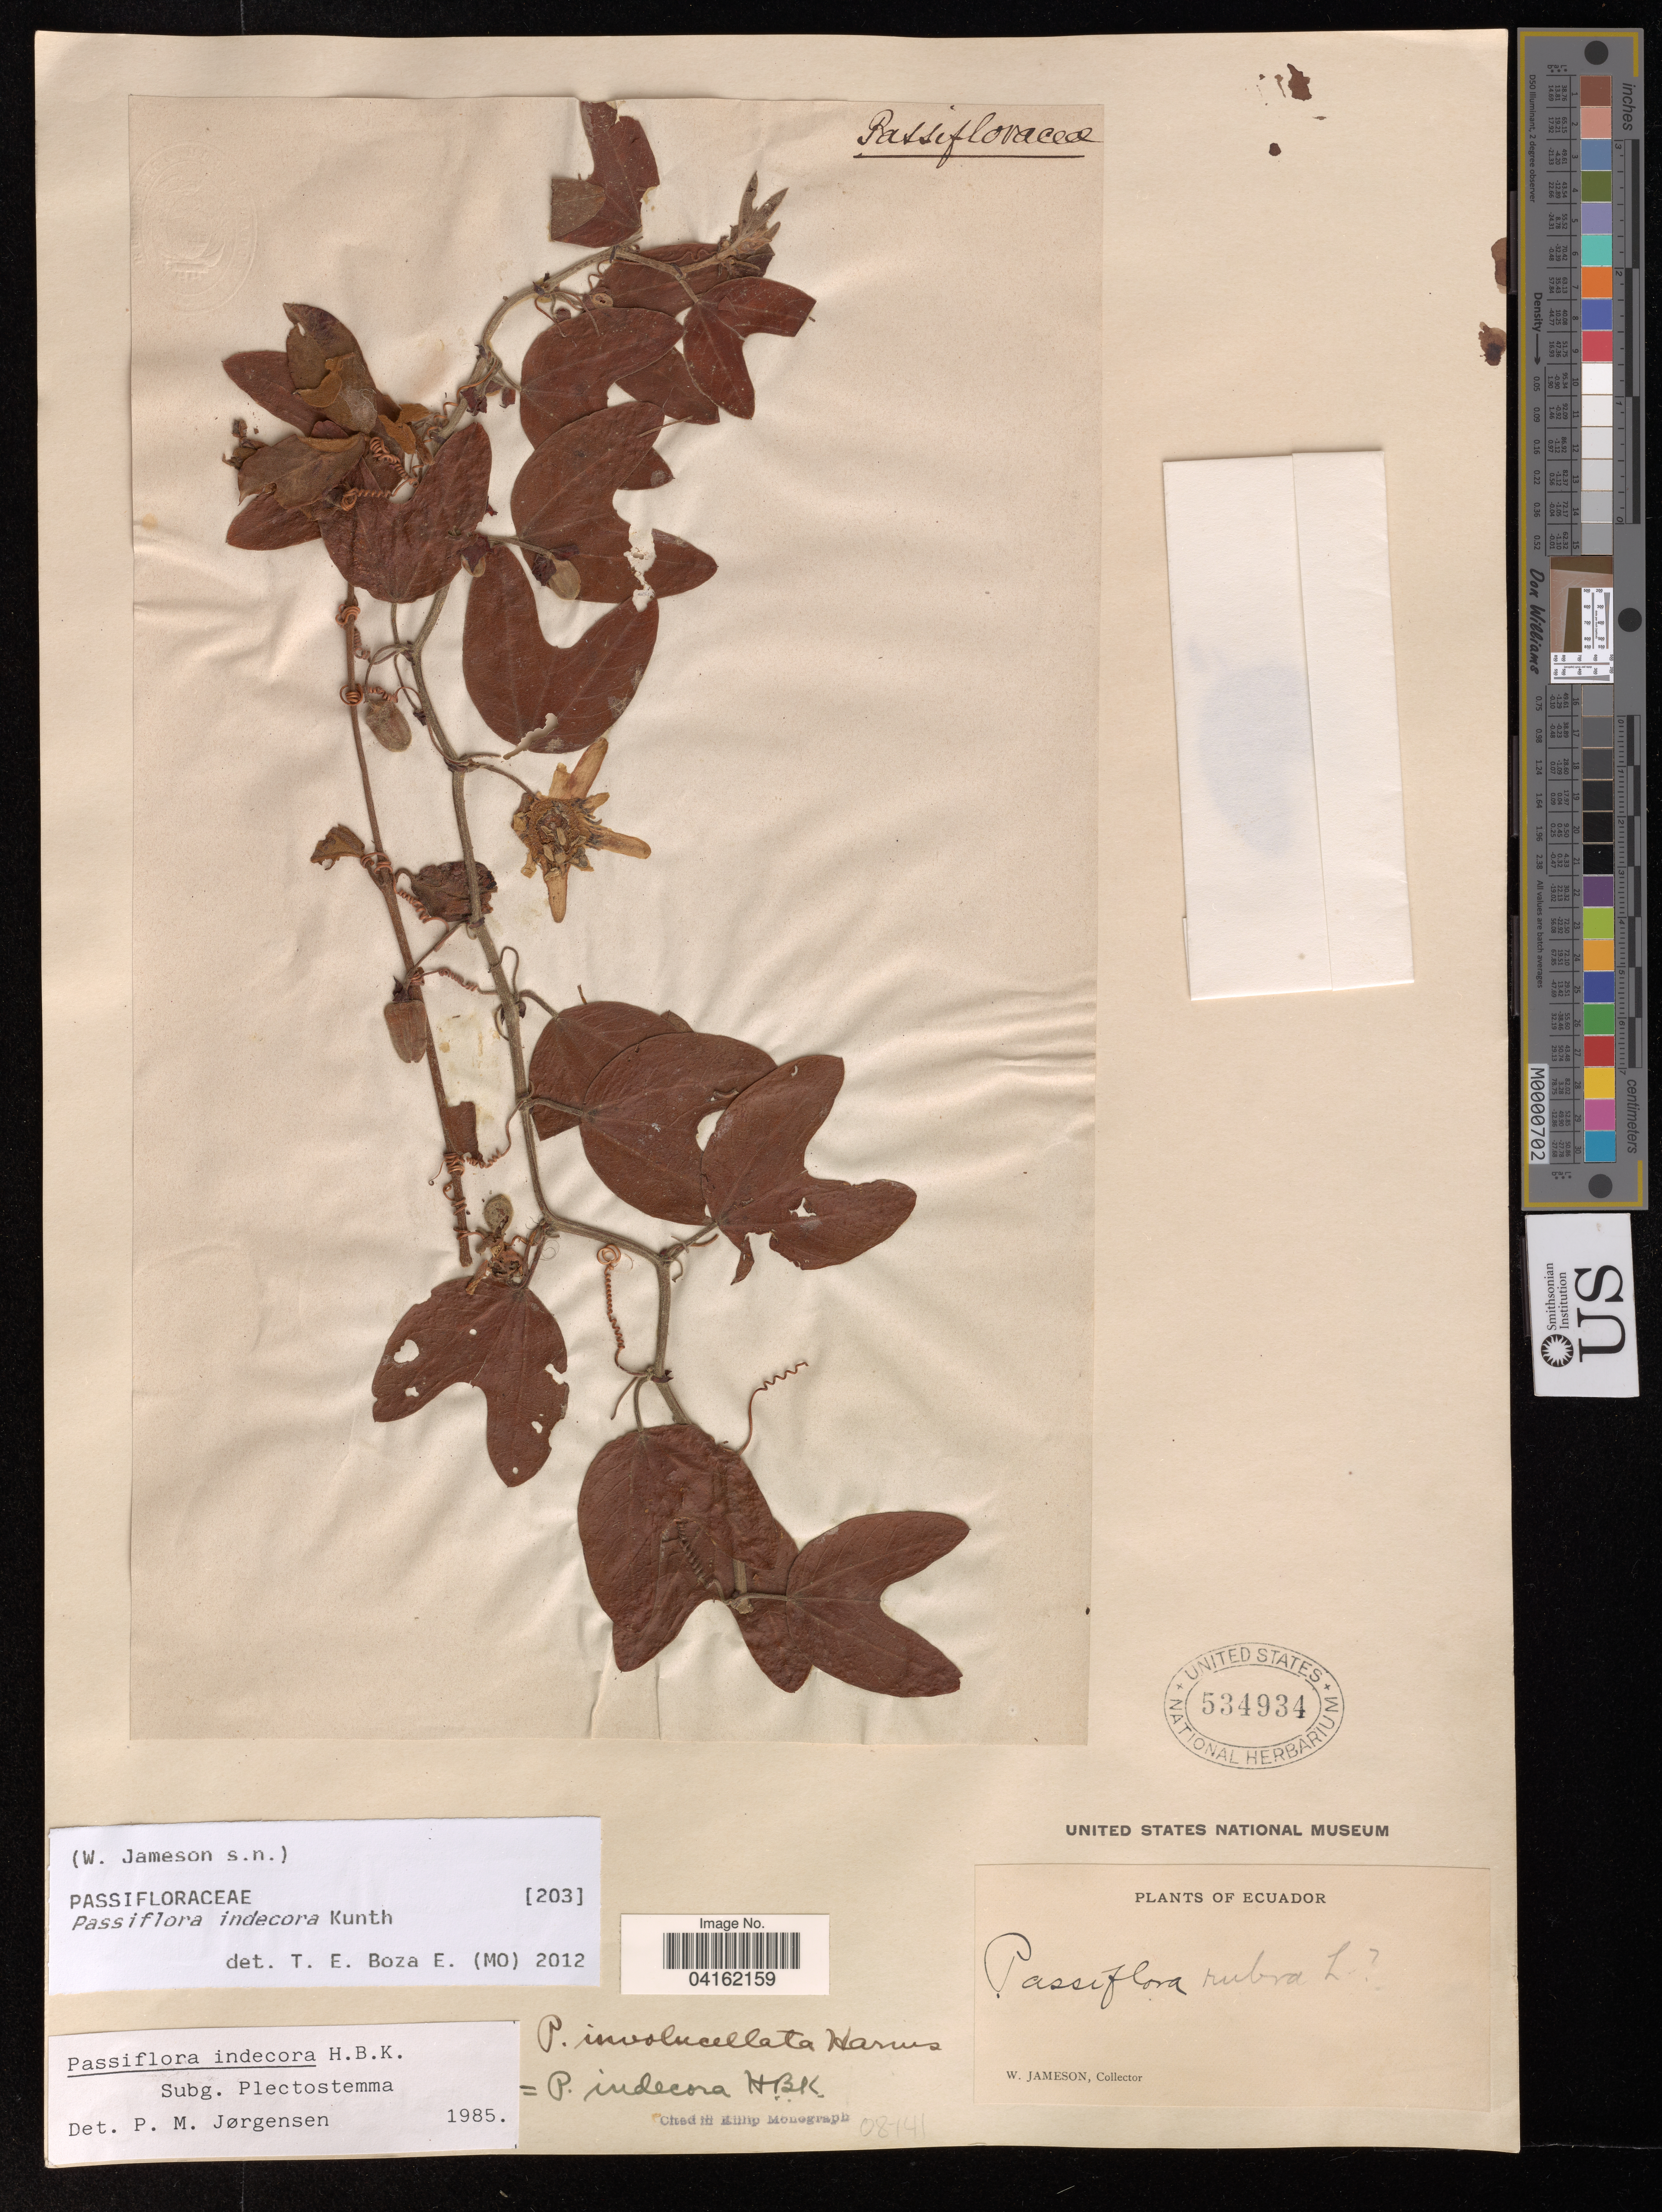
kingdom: Plantae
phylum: Tracheophyta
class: Magnoliopsida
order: Malpighiales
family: Passifloraceae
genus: Passiflora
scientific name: Passiflora indecora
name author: Kunth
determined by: Boza E., T. E.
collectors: W. Jameson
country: Ecuador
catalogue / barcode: US 534934